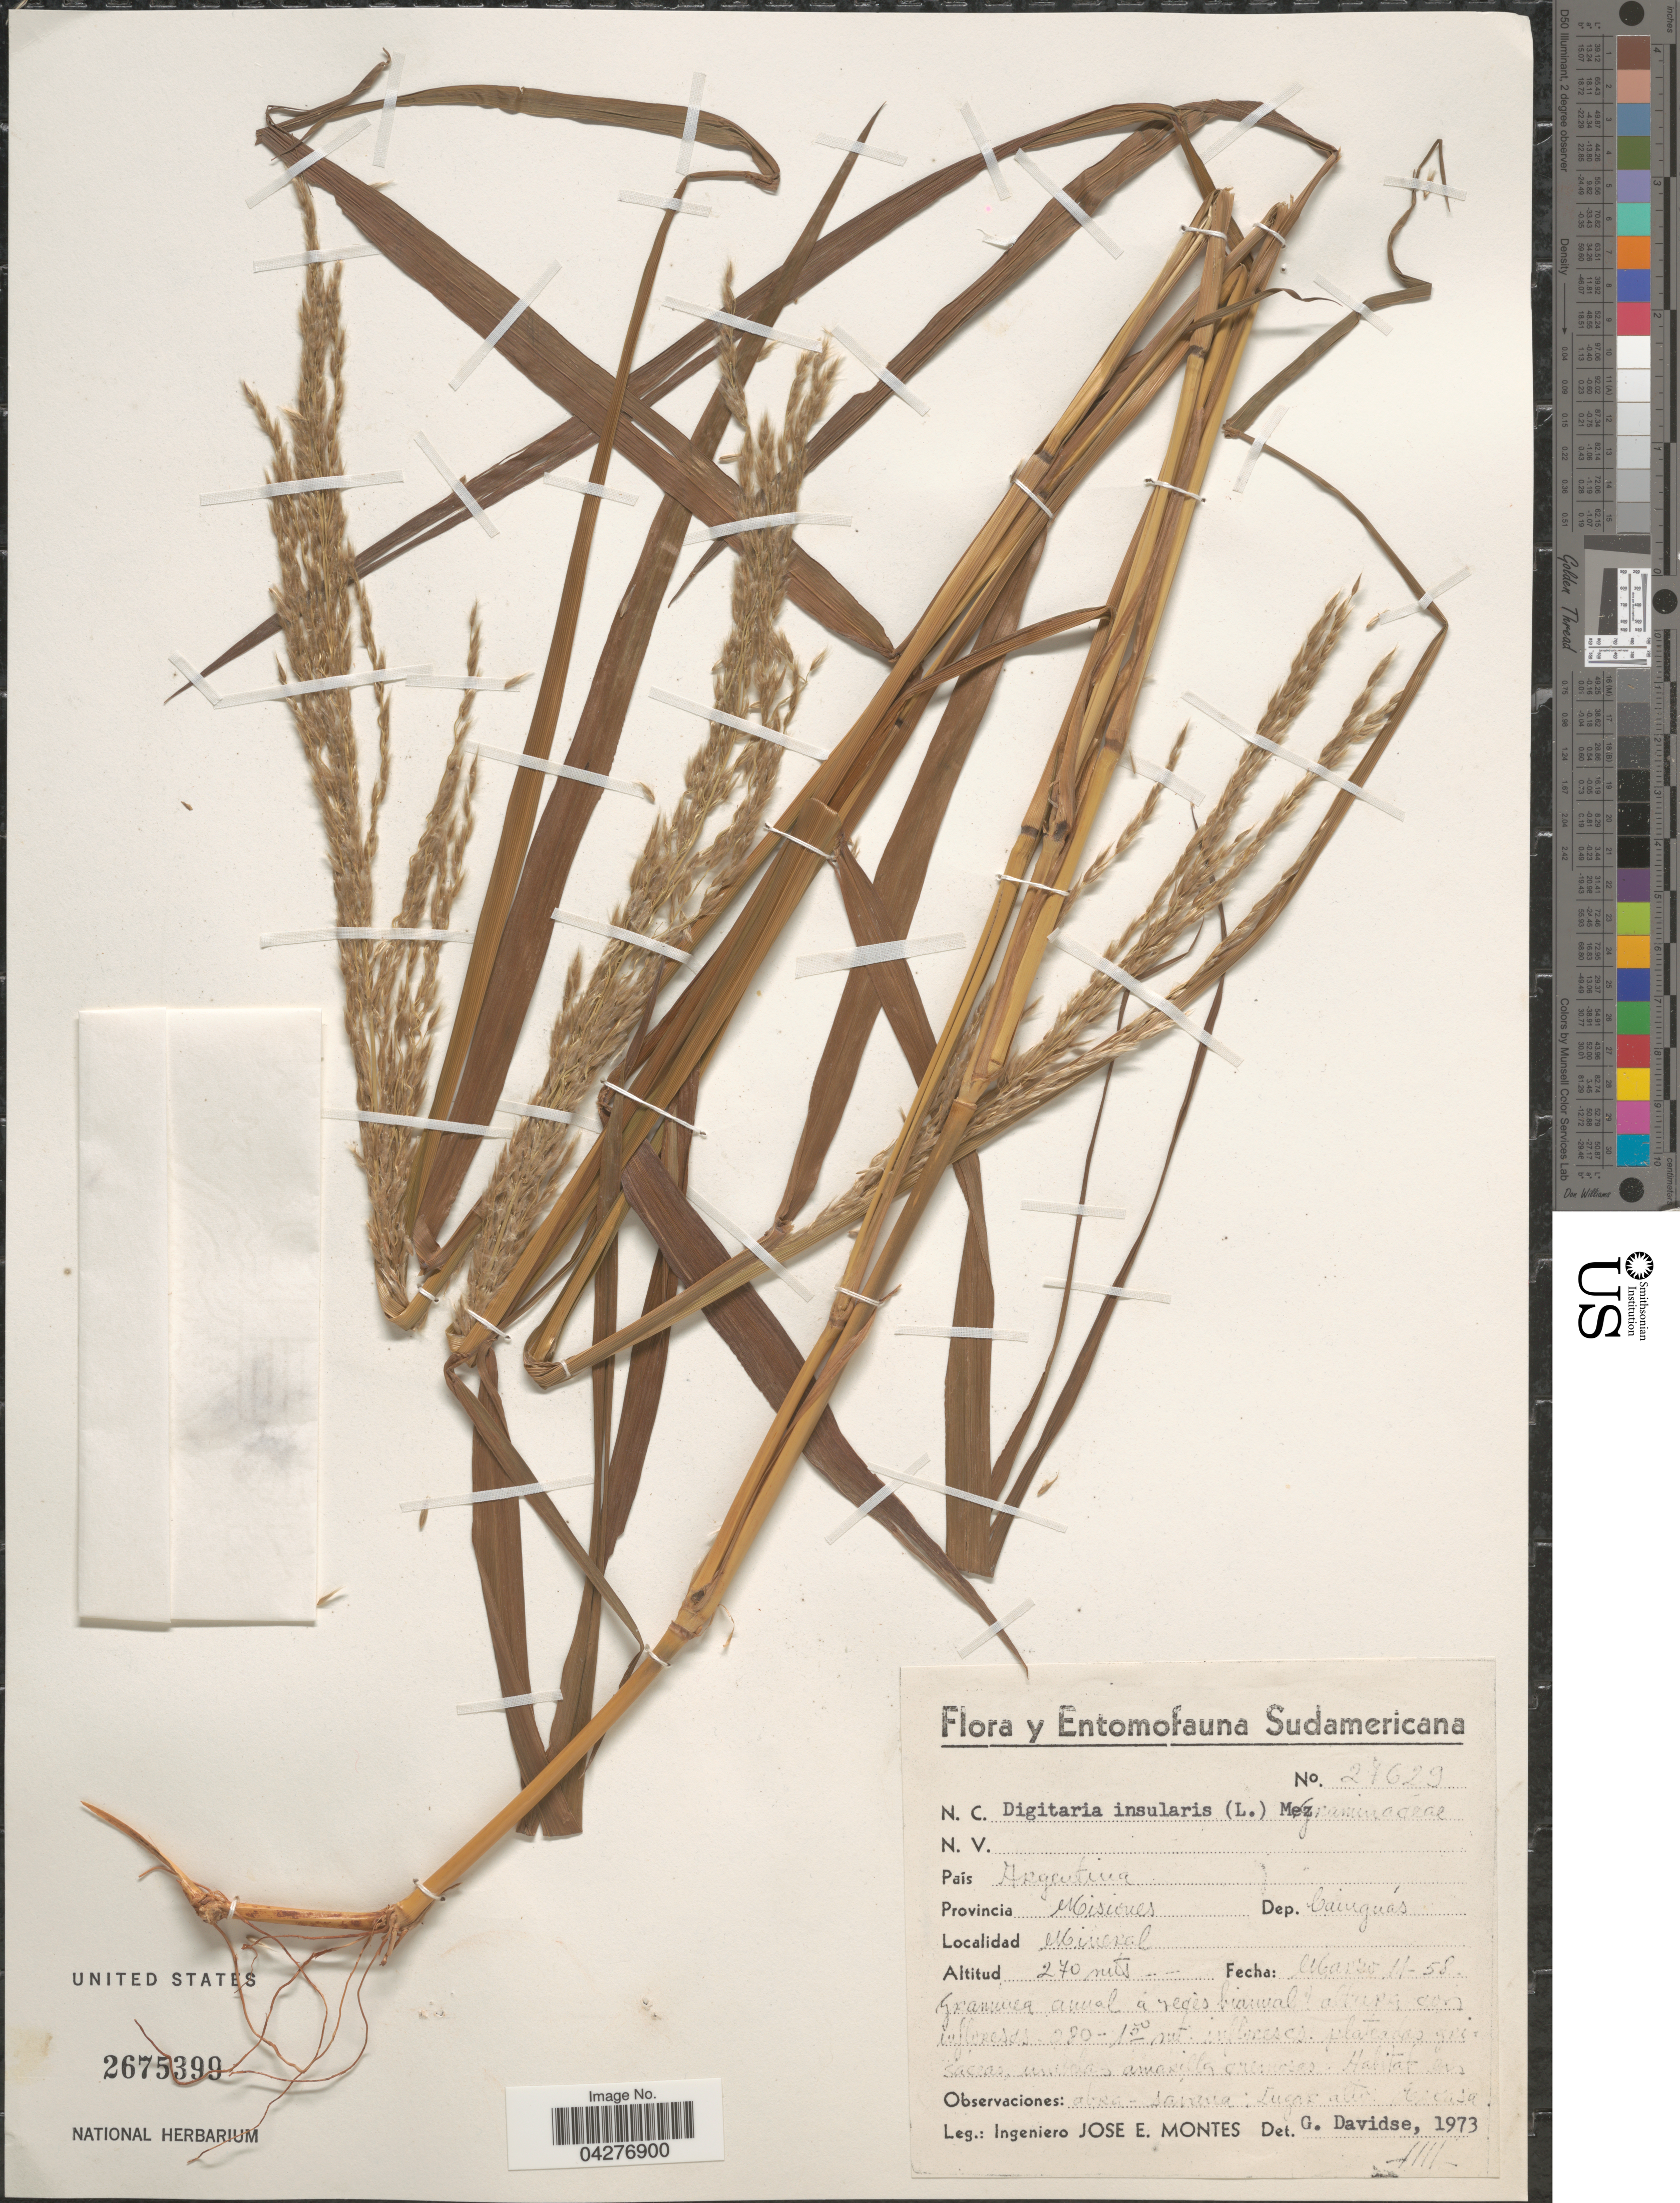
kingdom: Plantae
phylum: Tracheophyta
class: Liliopsida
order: Poales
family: Poaceae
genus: Digitaria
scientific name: Digitaria insularis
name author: (L.) Fedde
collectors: J. E. Montes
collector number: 27629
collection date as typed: Transcribed d/m/y: 11/3/58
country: Argentina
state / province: Misiones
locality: Dep. Cainguás. Mineral.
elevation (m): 270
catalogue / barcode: US 2675399